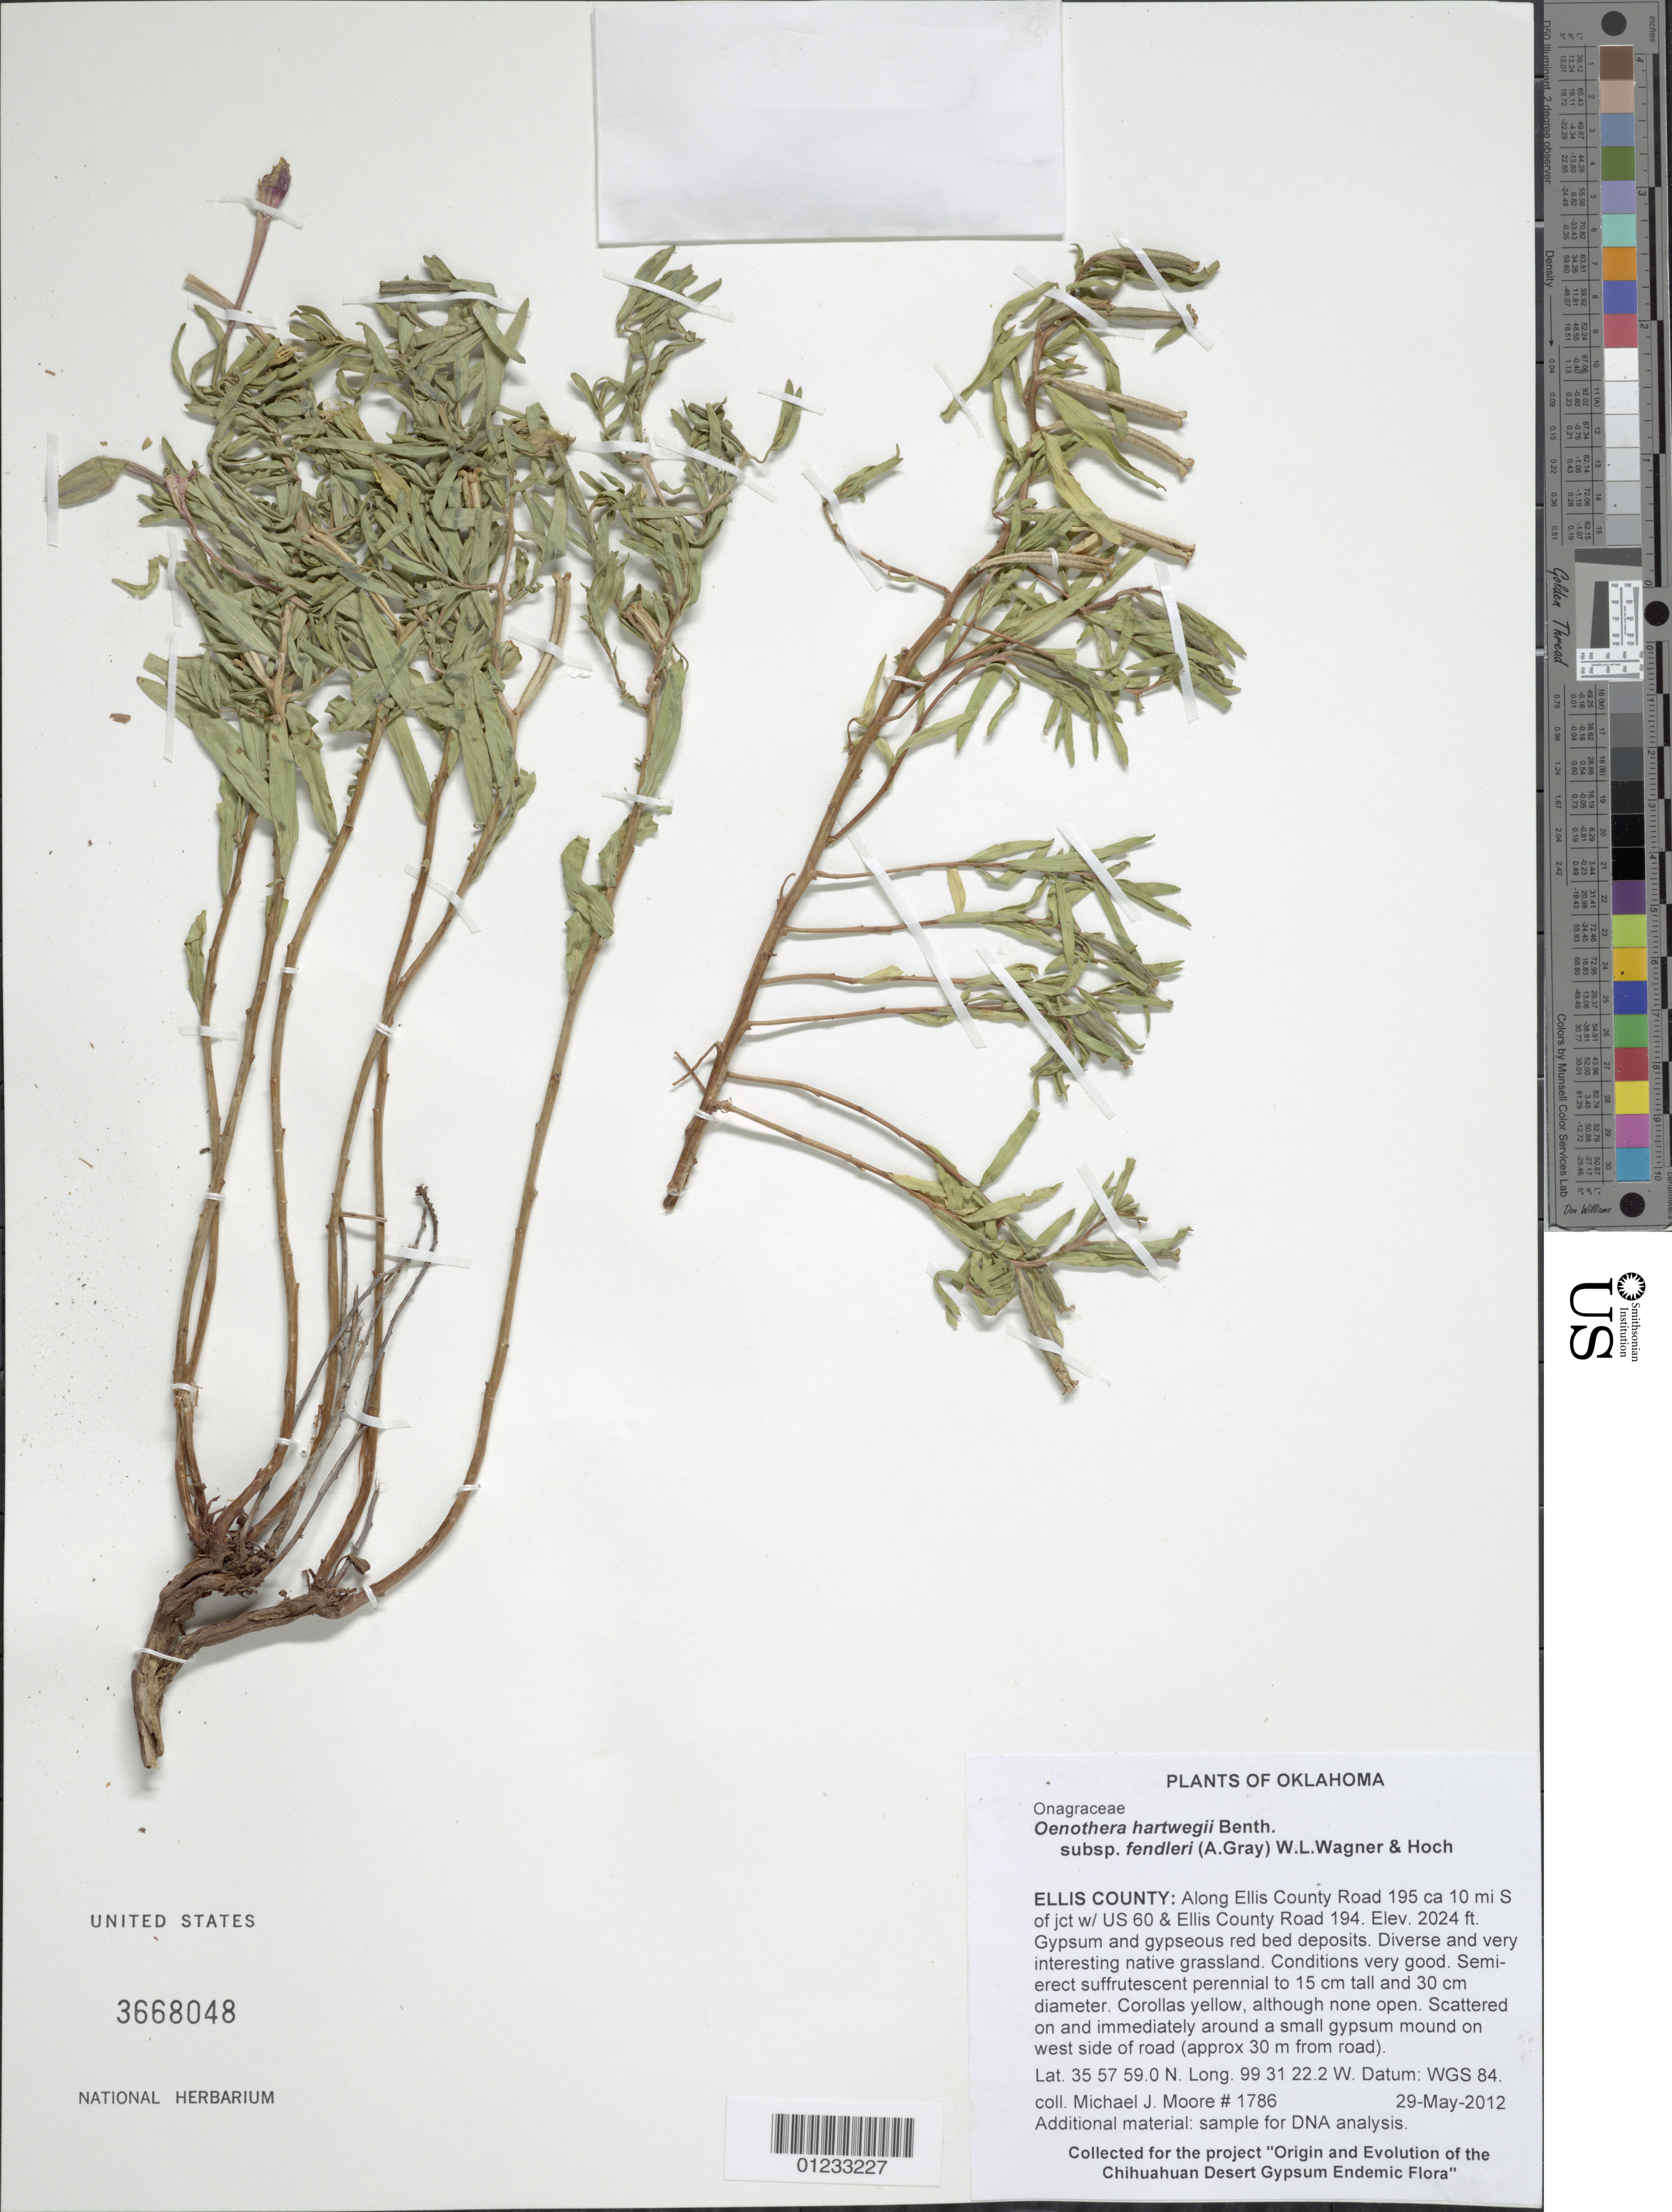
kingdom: Plantae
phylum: Tracheophyta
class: Magnoliopsida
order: Myrtales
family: Onagraceae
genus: Oenothera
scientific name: Oenothera hartwegii subsp. fendleri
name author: (A. Gray) W.L. Wagner & Hoch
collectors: M. J. Moore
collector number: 1786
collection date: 2008-05-28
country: United States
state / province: Oklahoma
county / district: Ellis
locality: Along Ellis County Road 195 ca 10 mi S of jct w/ US 60 & Ellis County Road 194.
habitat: Gypsum and gypseous red bed deposits. Diverse and very interesting native grassland. Conditions very good.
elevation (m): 617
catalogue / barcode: US 3668048